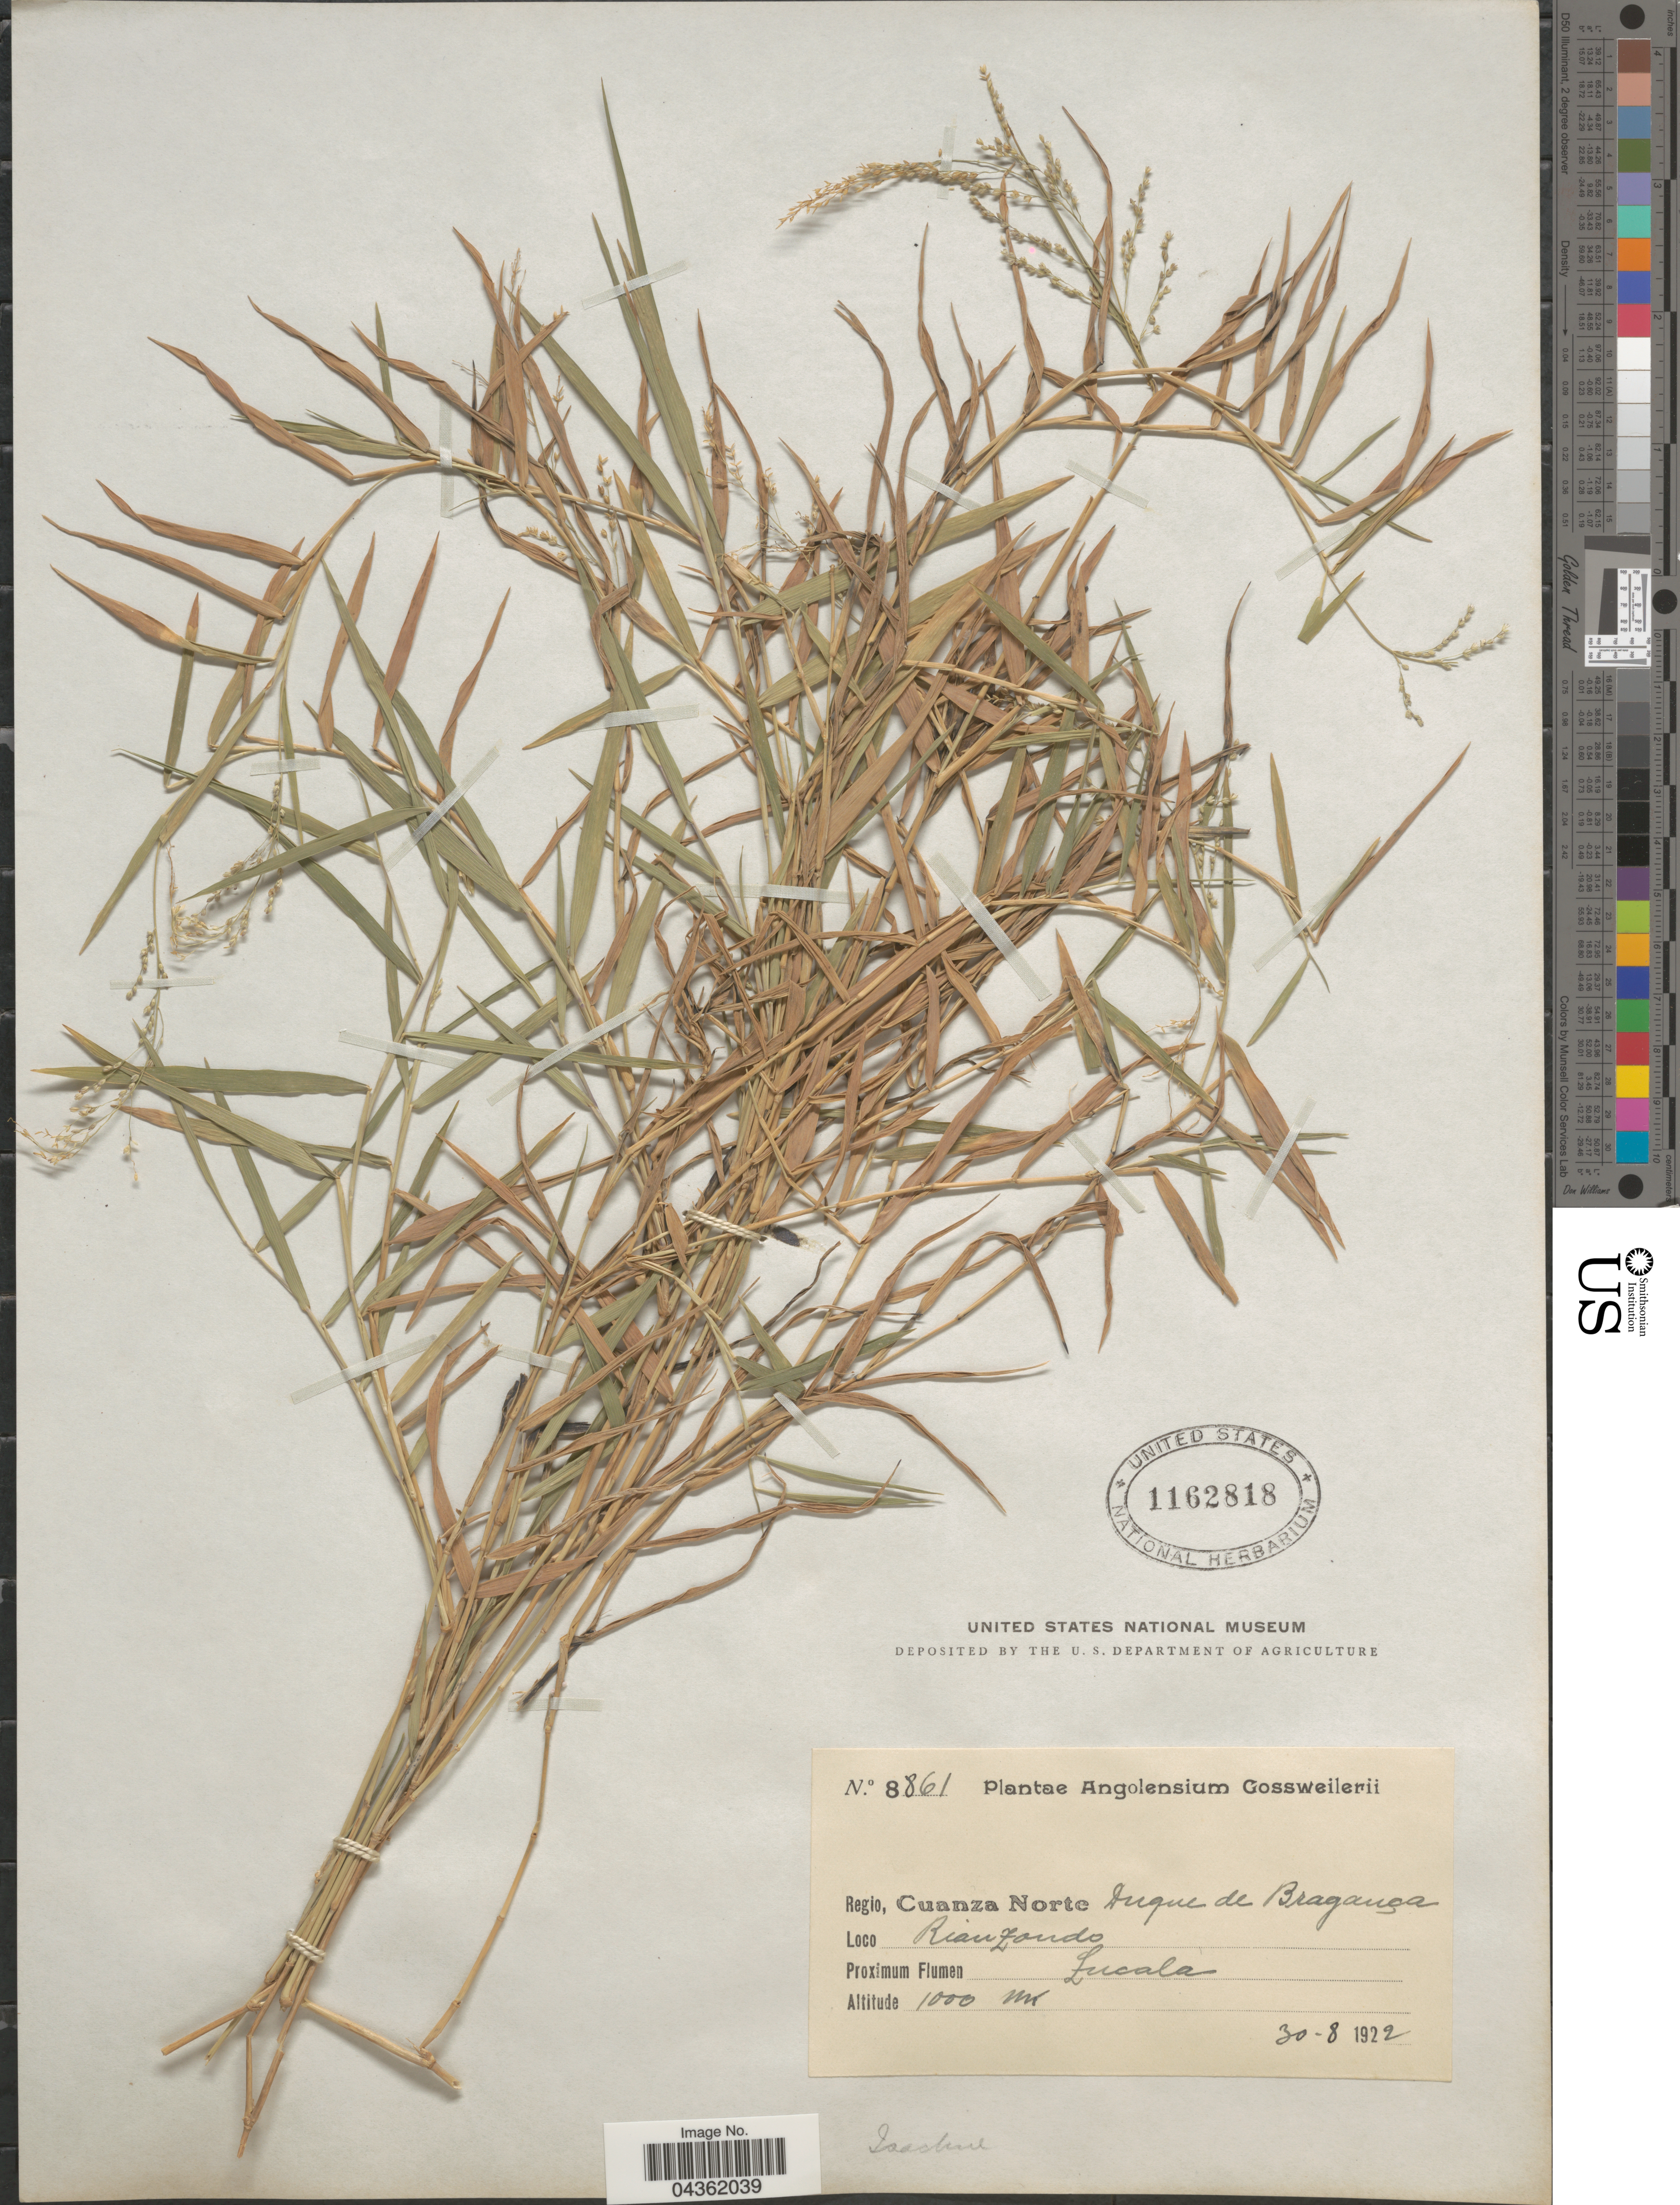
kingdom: Plantae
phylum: Tracheophyta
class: Liliopsida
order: Poales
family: Poaceae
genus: Isachne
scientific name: Isachne sp.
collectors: -. Gossweiler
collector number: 8861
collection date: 1922-08-30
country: Angola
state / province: Cuanza Norte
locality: Regio, Cuanza Norte duque de Bragança. Rianzondo. Proximun Flumen Lucala.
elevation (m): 1000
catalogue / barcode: US 1162818